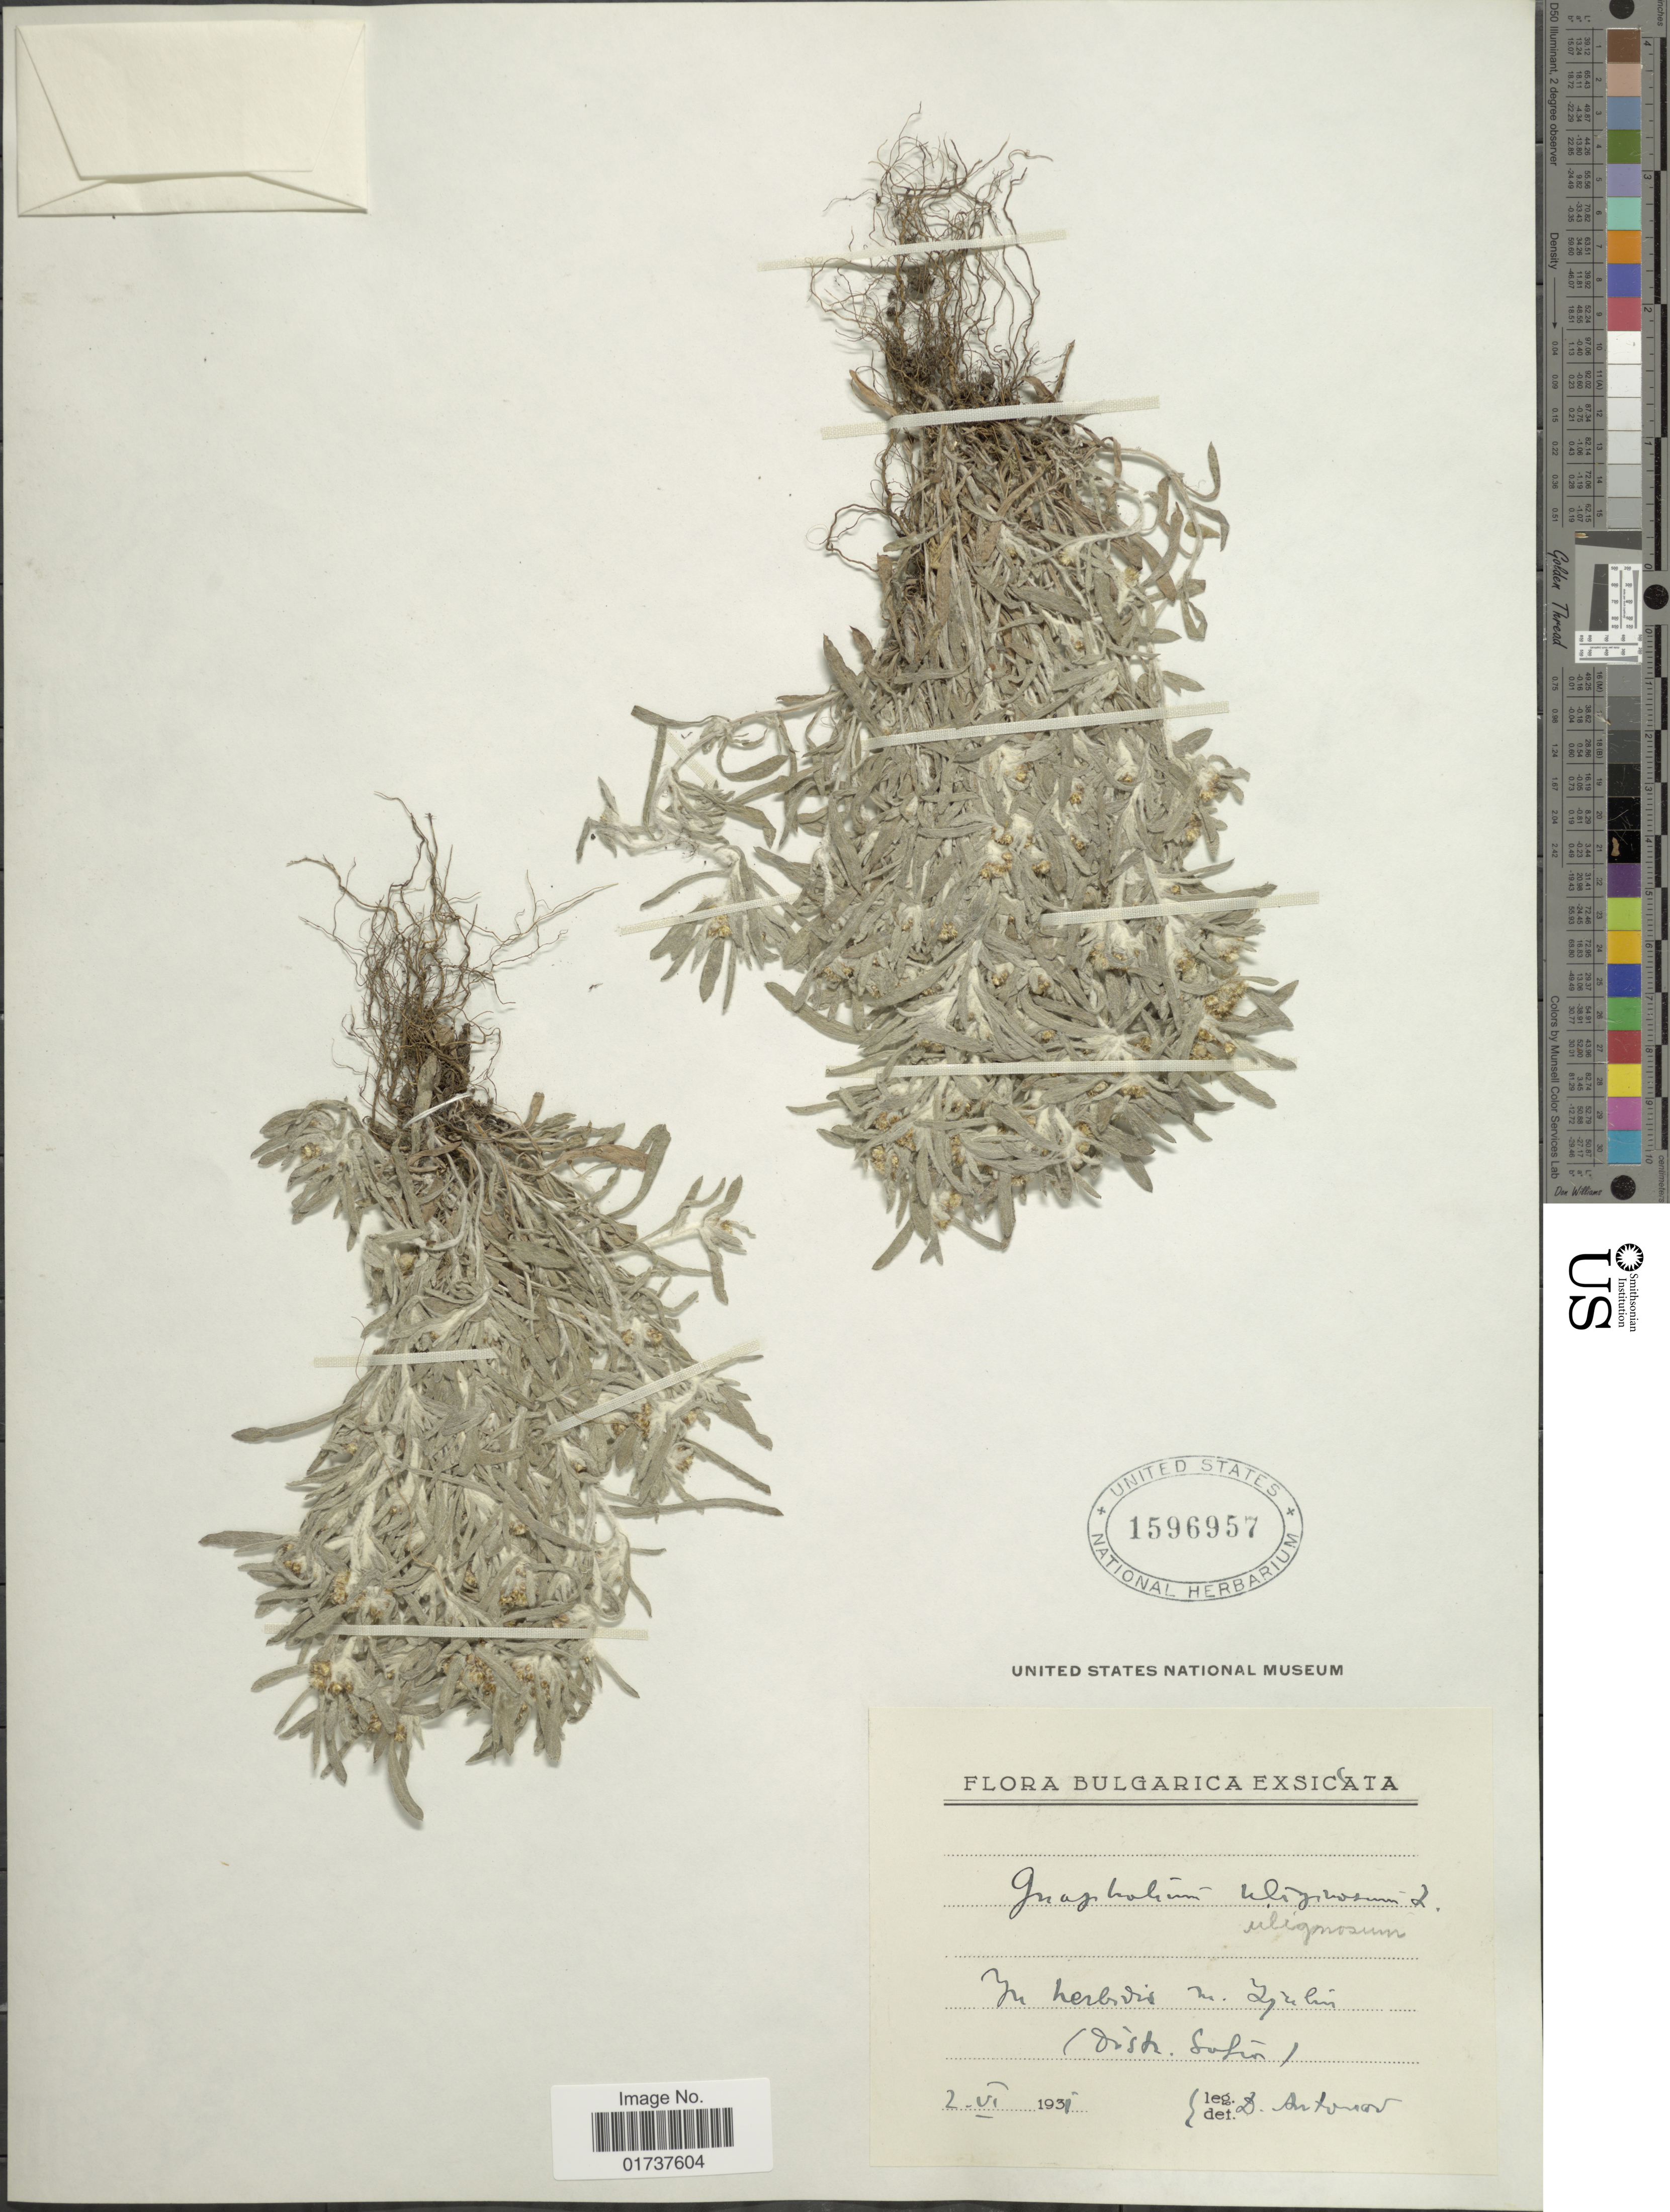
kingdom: Plantae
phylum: Tracheophyta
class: Magnoliopsida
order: Asterales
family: Asteraceae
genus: Gnaphalium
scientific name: Gnaphalium uliginosum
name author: L.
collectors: D. Anton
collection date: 1931-06-02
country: Bulgaria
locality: Yu herbvis m. Zyrilim [interpreted]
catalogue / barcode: US 1596957